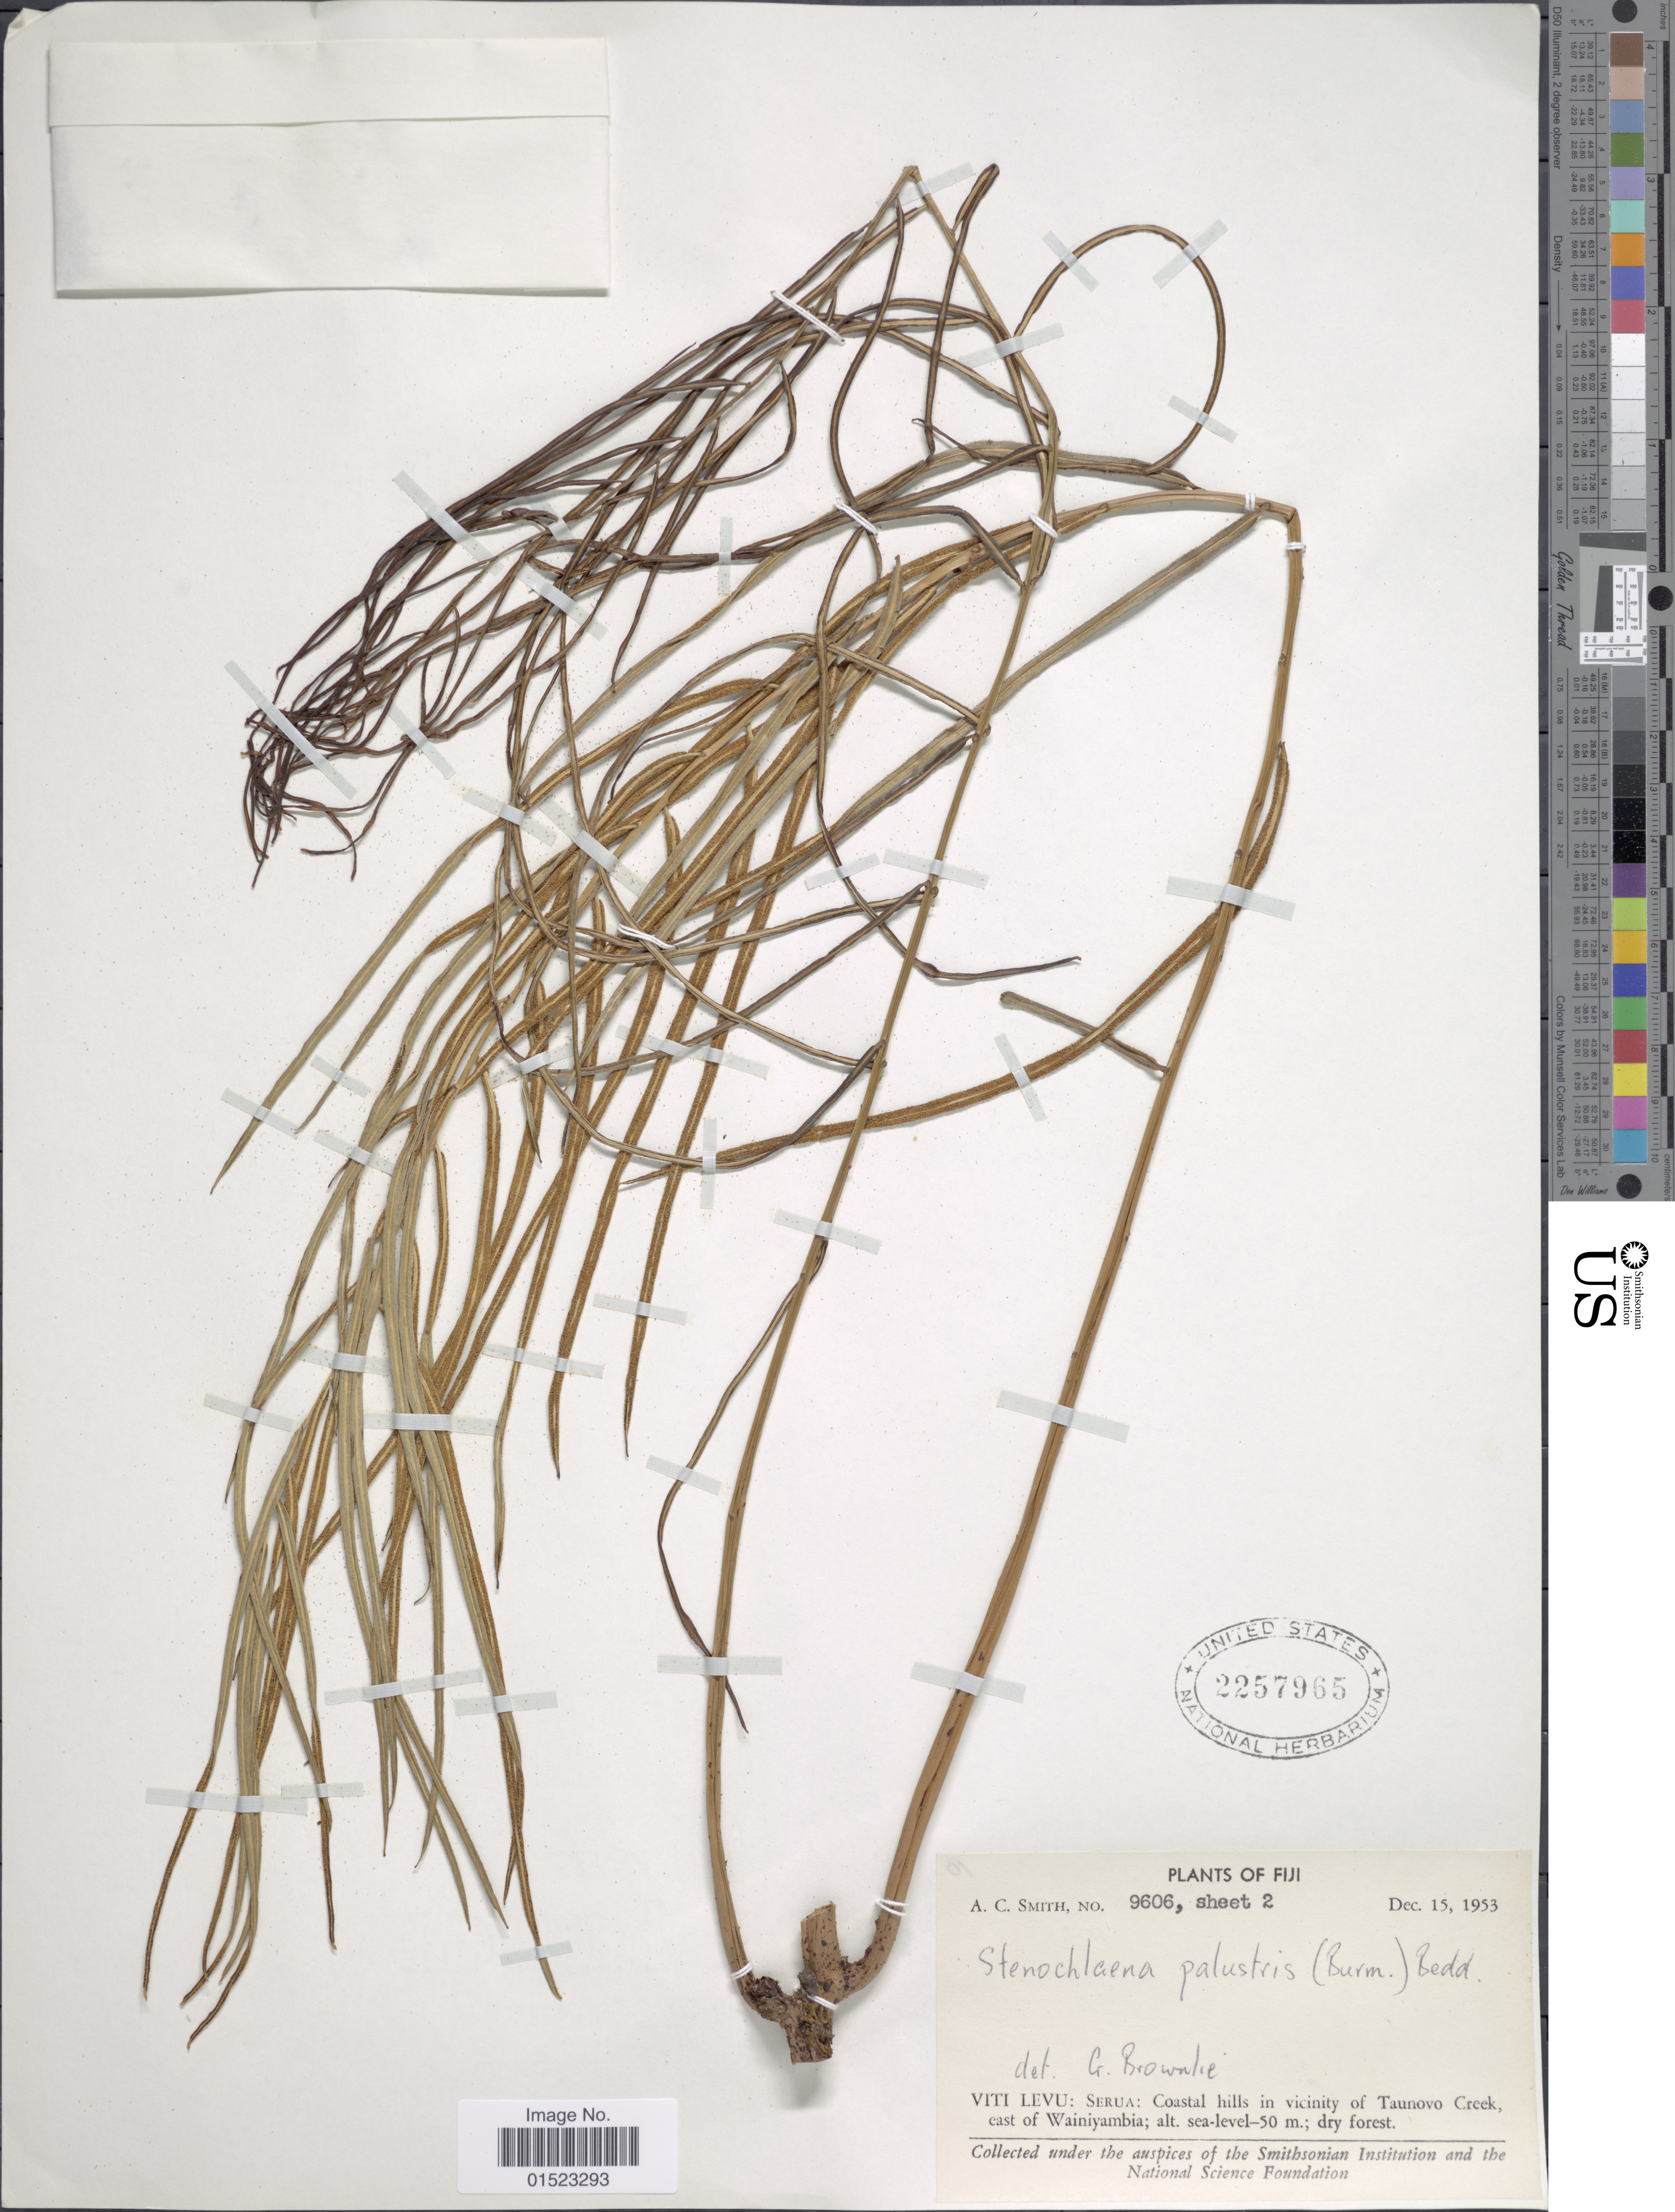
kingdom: Plantae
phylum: Tracheophyta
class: Polypodiopsida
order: Polypodiales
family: Blechnaceae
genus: Stenochlaena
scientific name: Stenochlaena palustris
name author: (Burm. f.) Bedd.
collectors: A. C. Smith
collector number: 9606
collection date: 1953-12-15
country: Fiji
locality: Viti Levu, Serua, Coastal hills in vicinity of Taunovo Creek, east of Wainiyambia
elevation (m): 50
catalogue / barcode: US 2257965